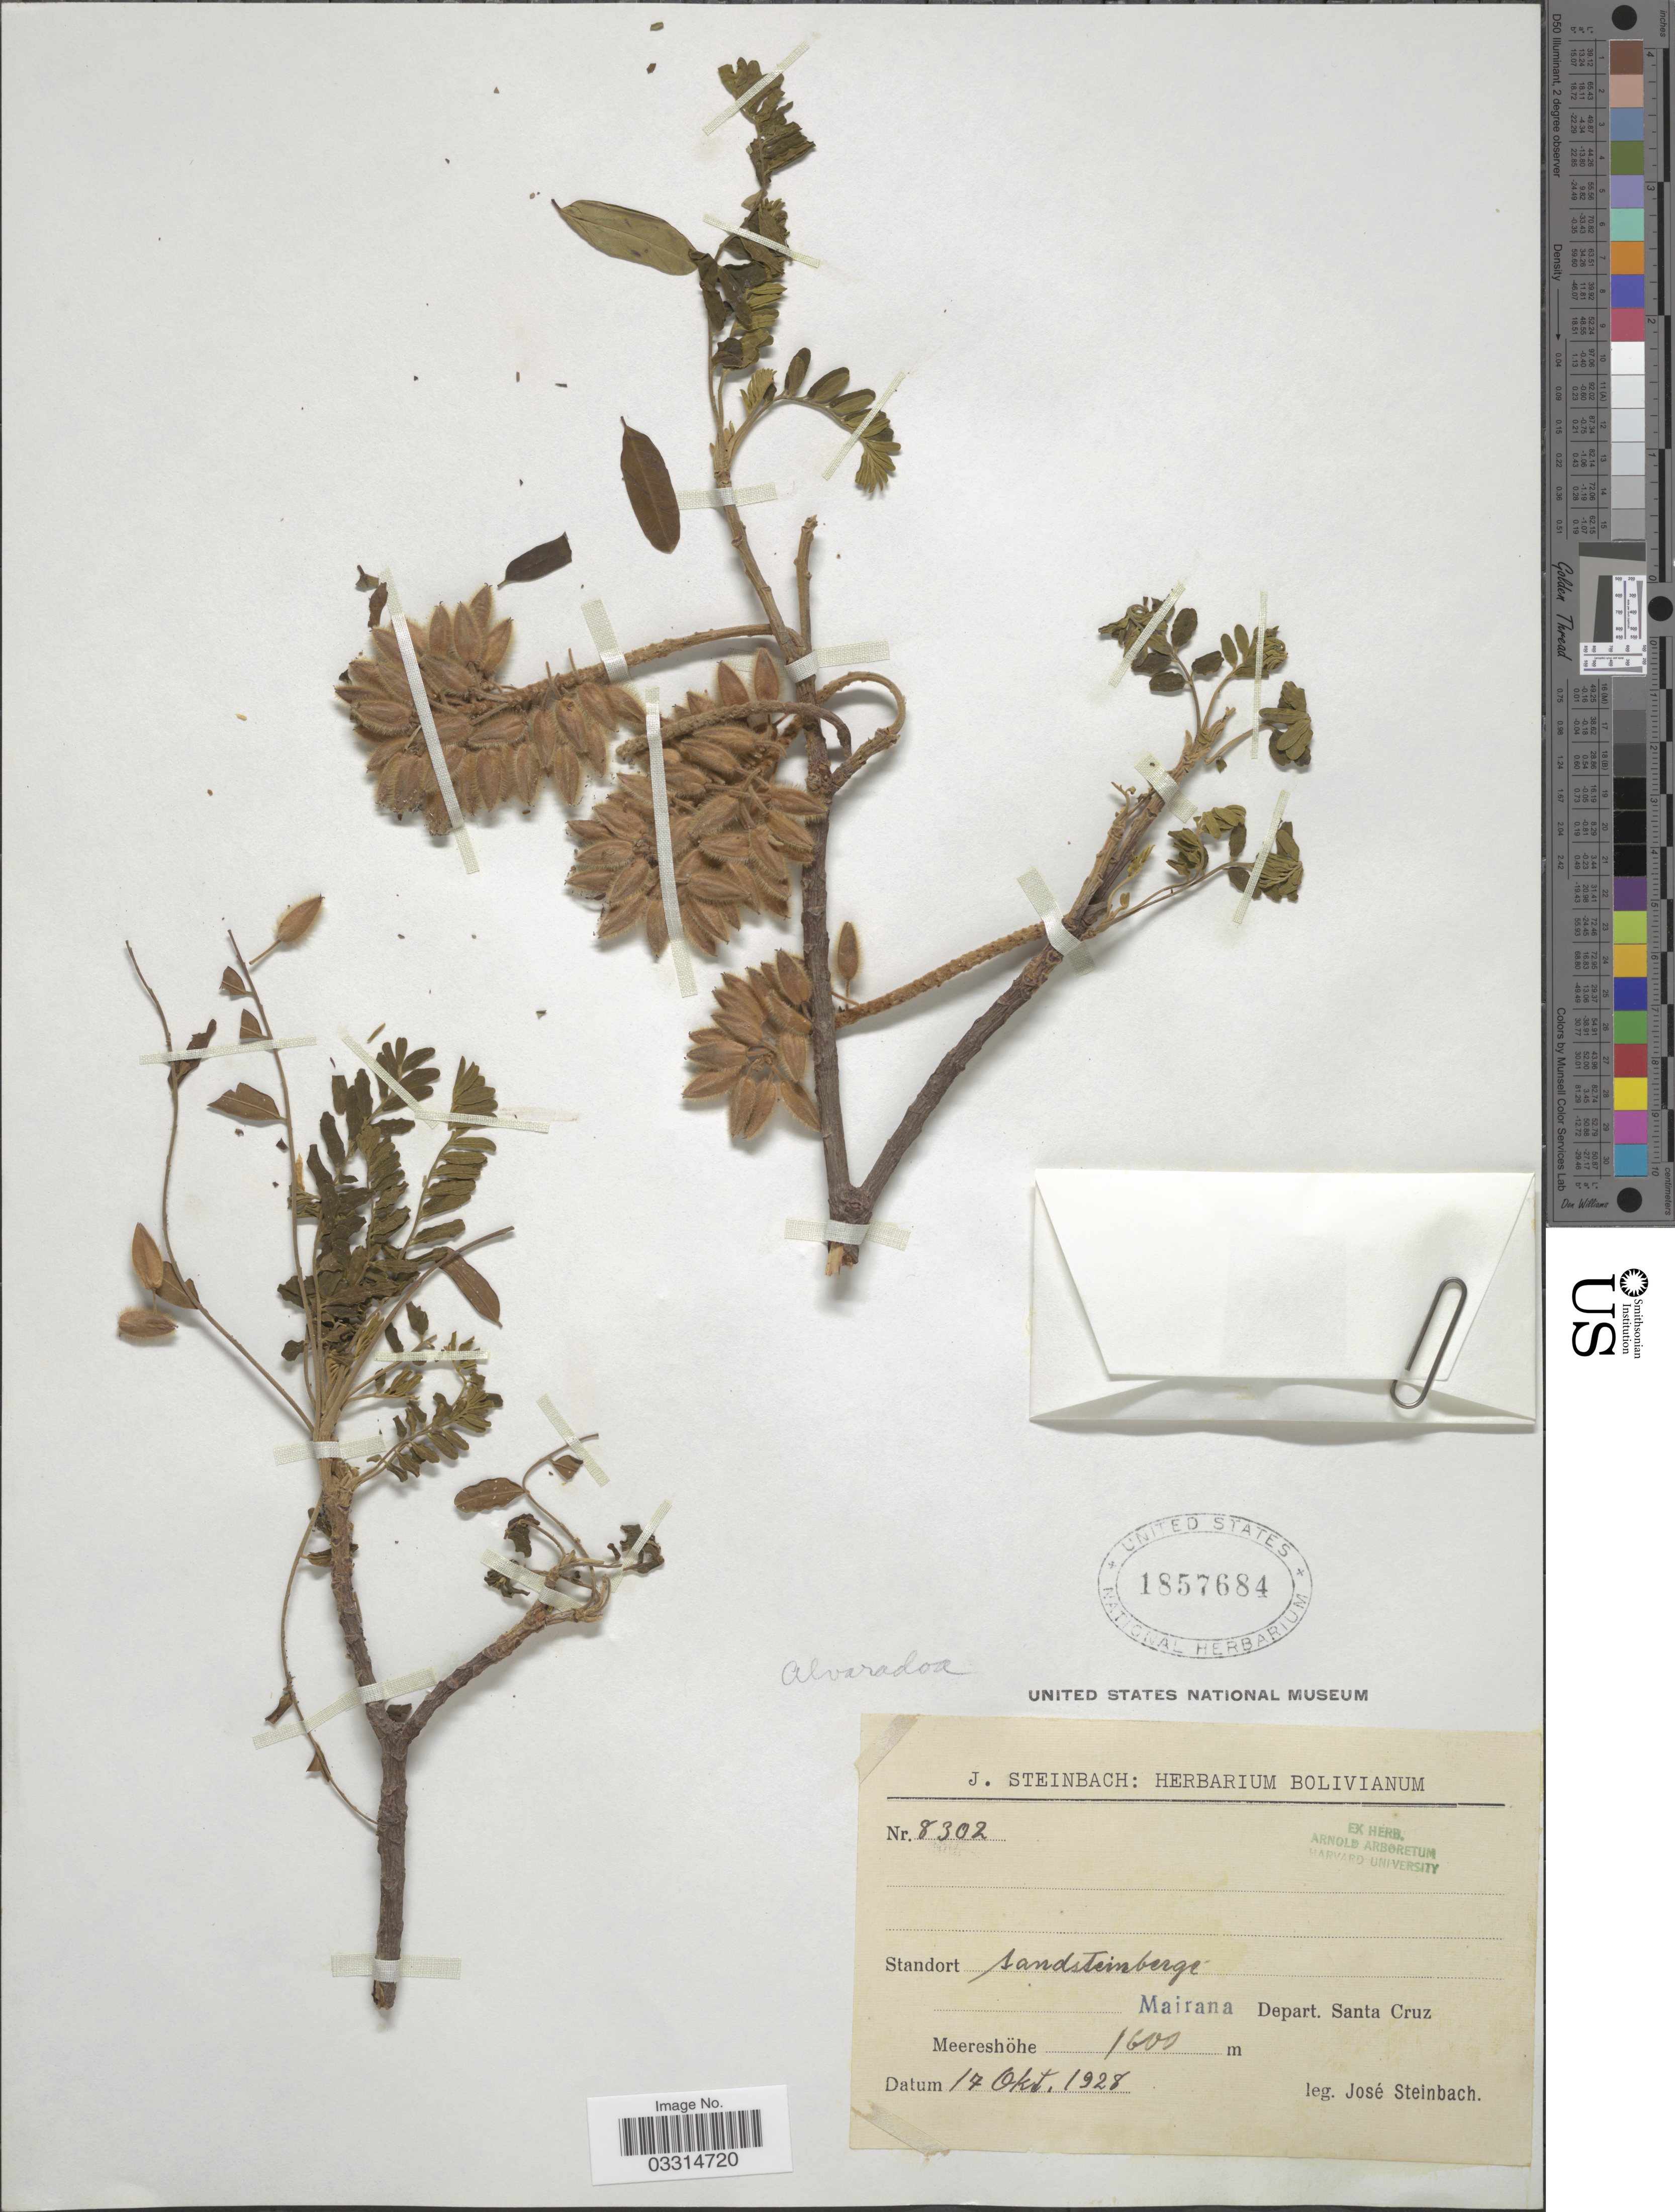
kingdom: Plantae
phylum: Tracheophyta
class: Magnoliopsida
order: Picramniales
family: Picramniaceae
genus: Alvaradoa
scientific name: Alvaradoa subovata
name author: Cronq.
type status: Isotype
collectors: J. Steinbach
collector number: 8302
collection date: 1928-10-17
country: Bolivia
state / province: Santa Cruz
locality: Standort Sandsteinberge, Mairana, Depart. Santa Cruz.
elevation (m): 1600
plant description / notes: Isotype of Alvaradoa subovata Cronq.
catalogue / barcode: US 1857684